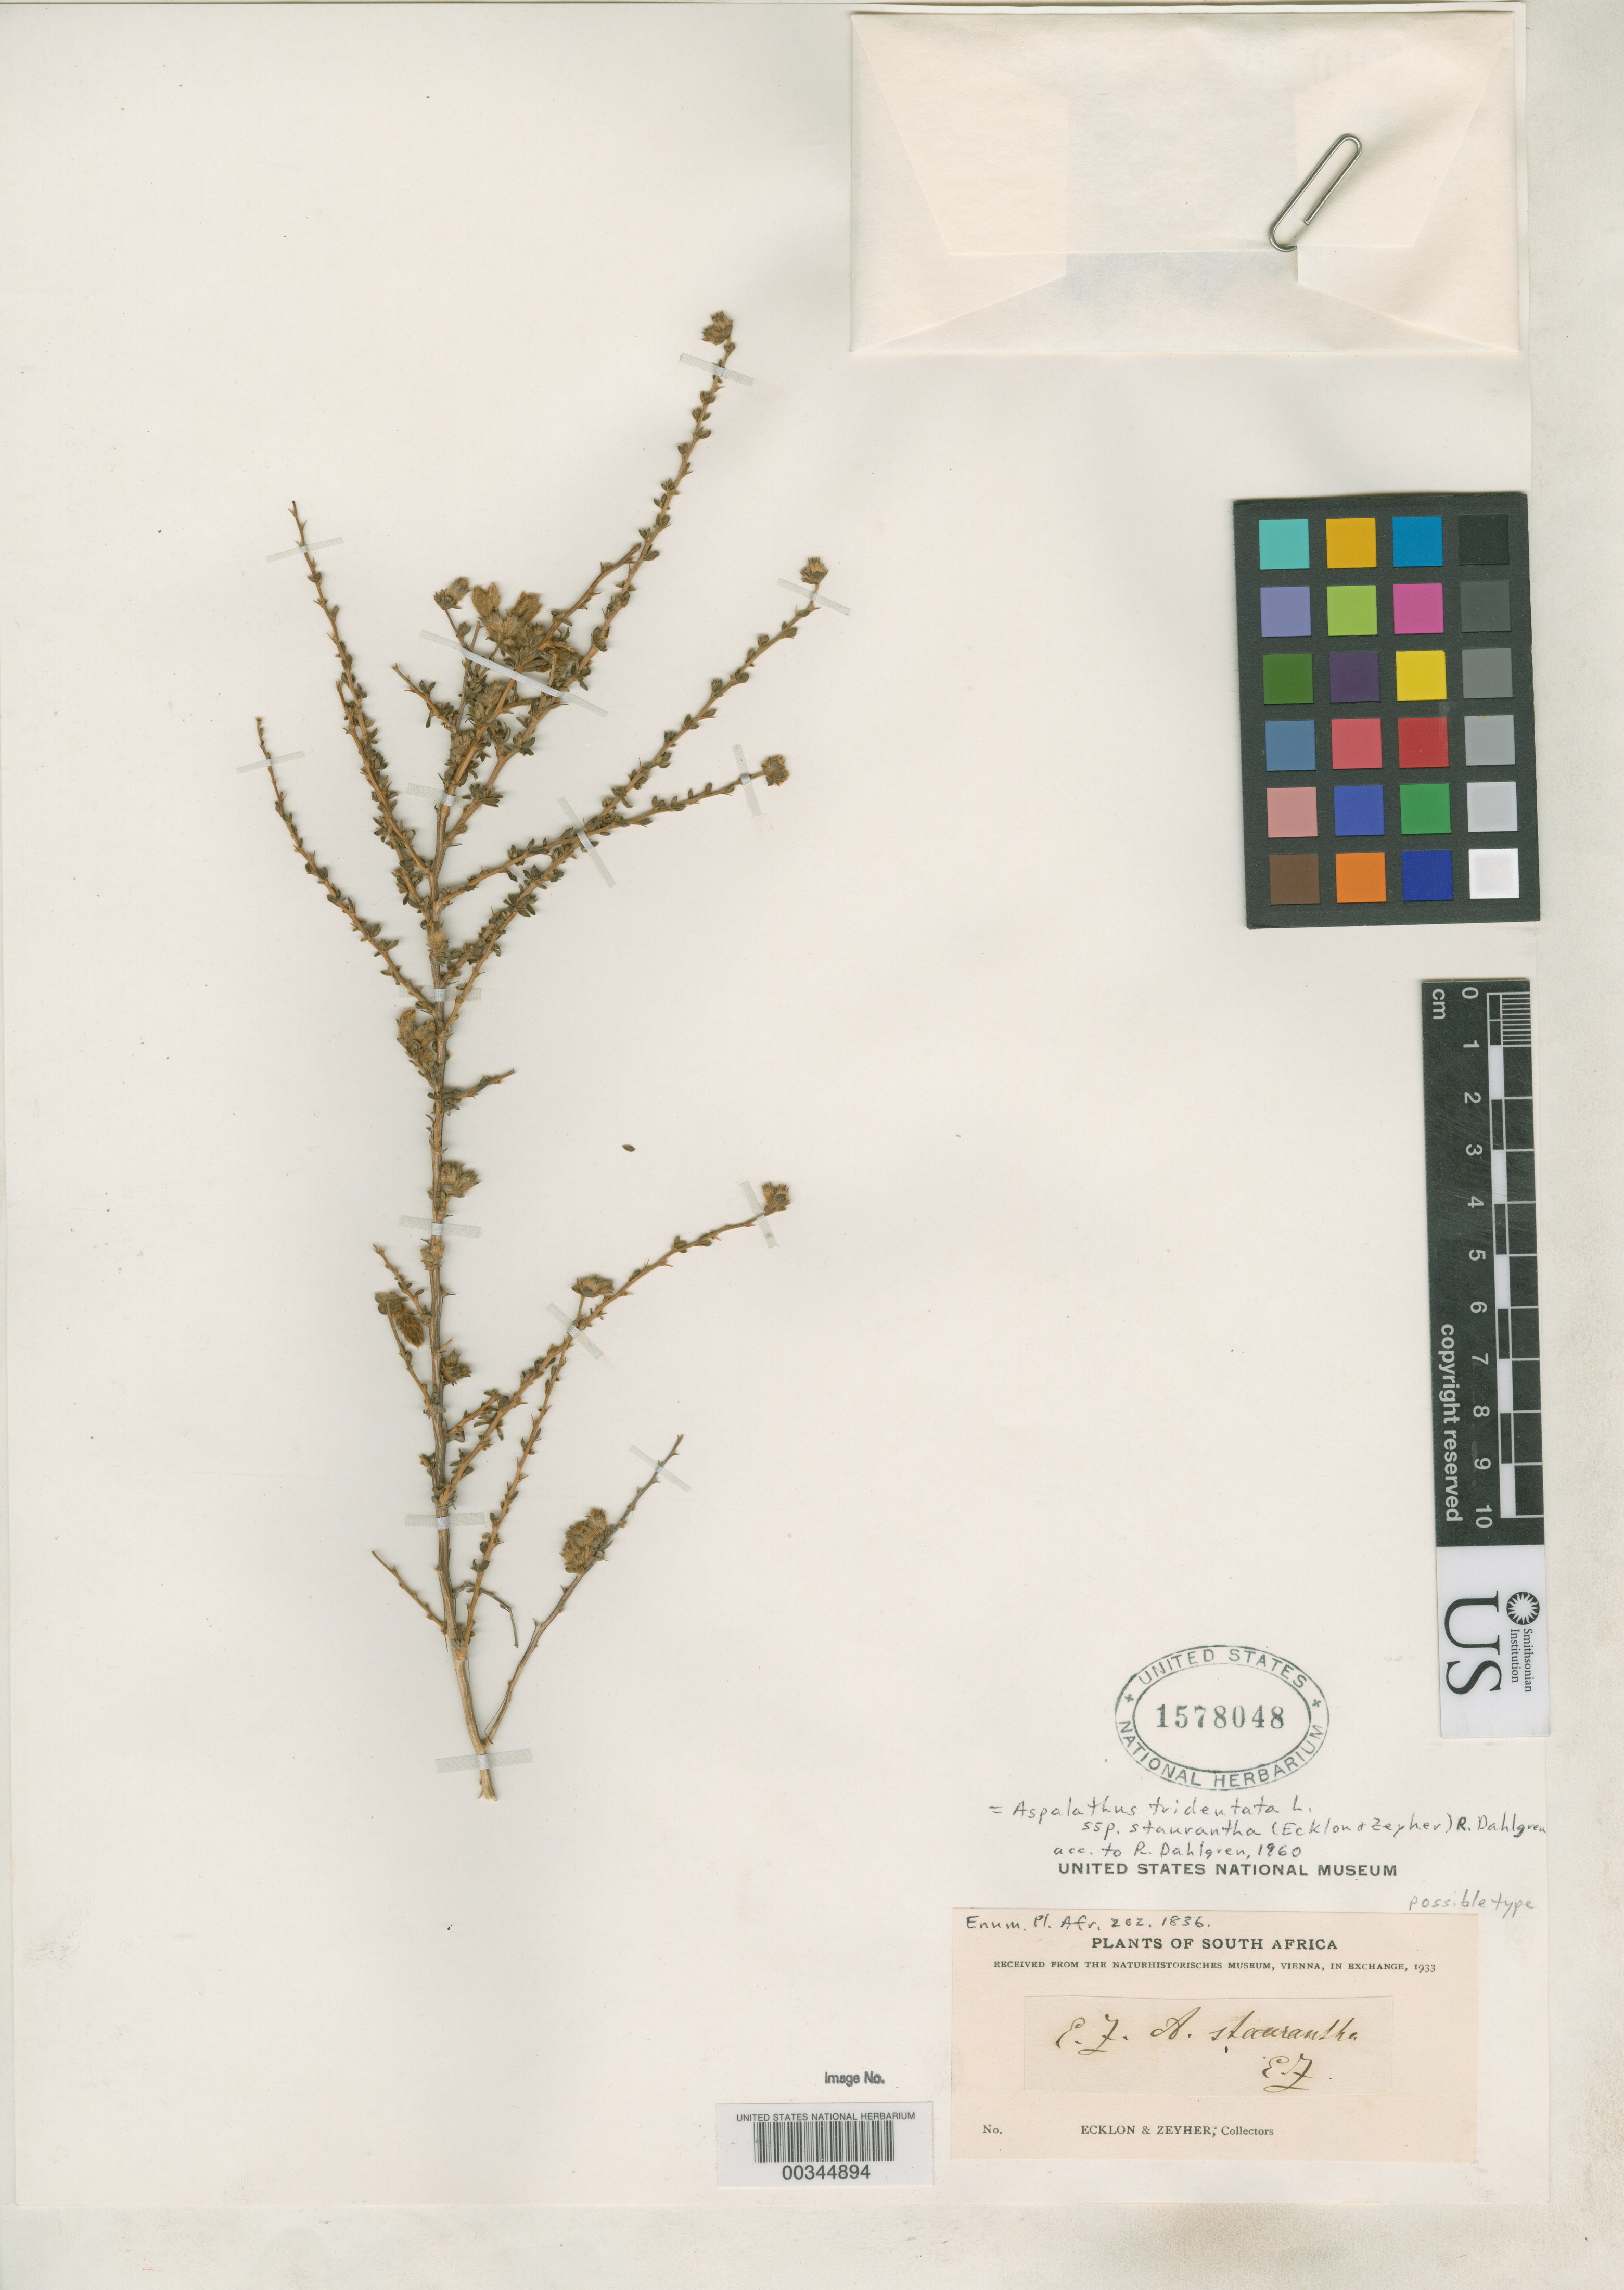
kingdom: Plantae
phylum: Tracheophyta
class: Magnoliopsida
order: Fabales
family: Fabaceae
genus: Aspalathus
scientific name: Aspalathus staurantha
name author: Eckl. & Zeyh.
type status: Possible Type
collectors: C. F. Ecklon & C. Zeyher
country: South Africa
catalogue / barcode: US 1578048